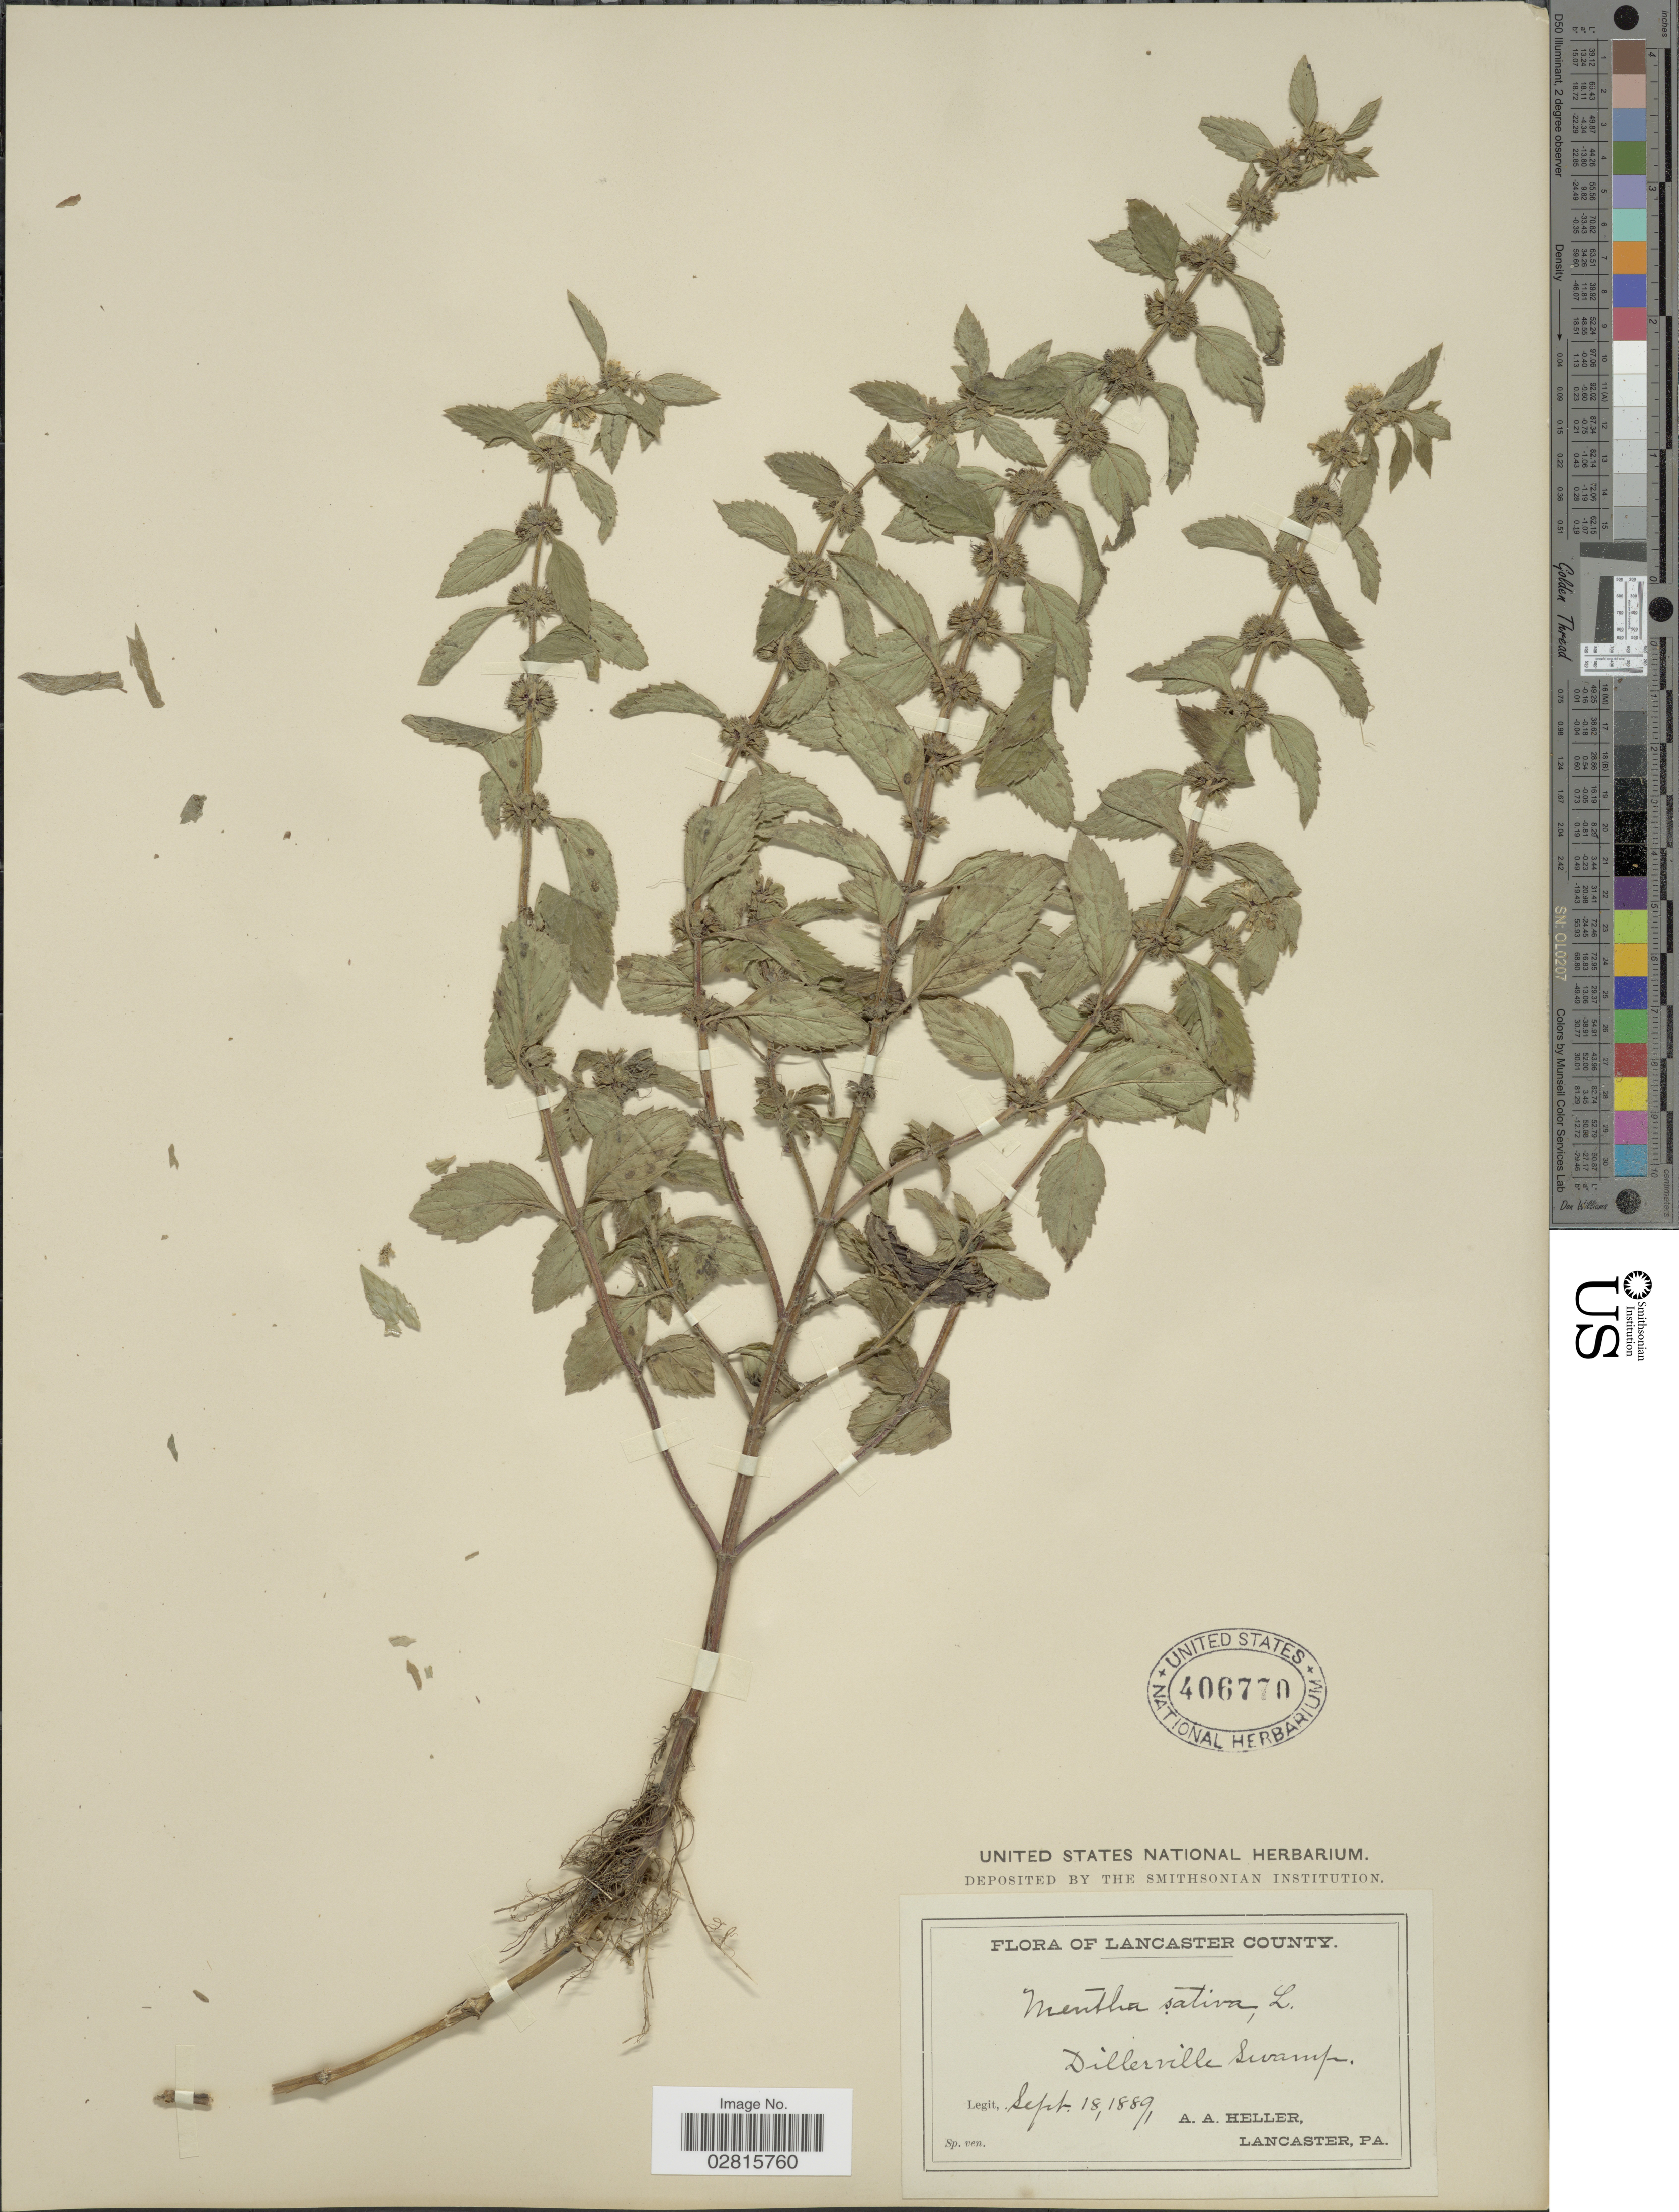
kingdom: Plantae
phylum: Tracheophyta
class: Magnoliopsida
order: Lamiales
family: Lamiaceae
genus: Mentha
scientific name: Mentha x sativa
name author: L.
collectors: A. A. Heller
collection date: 1889-09-18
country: United States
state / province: Pennsylvania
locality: Lancaster County, Dillerville Swamp.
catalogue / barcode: US 406770